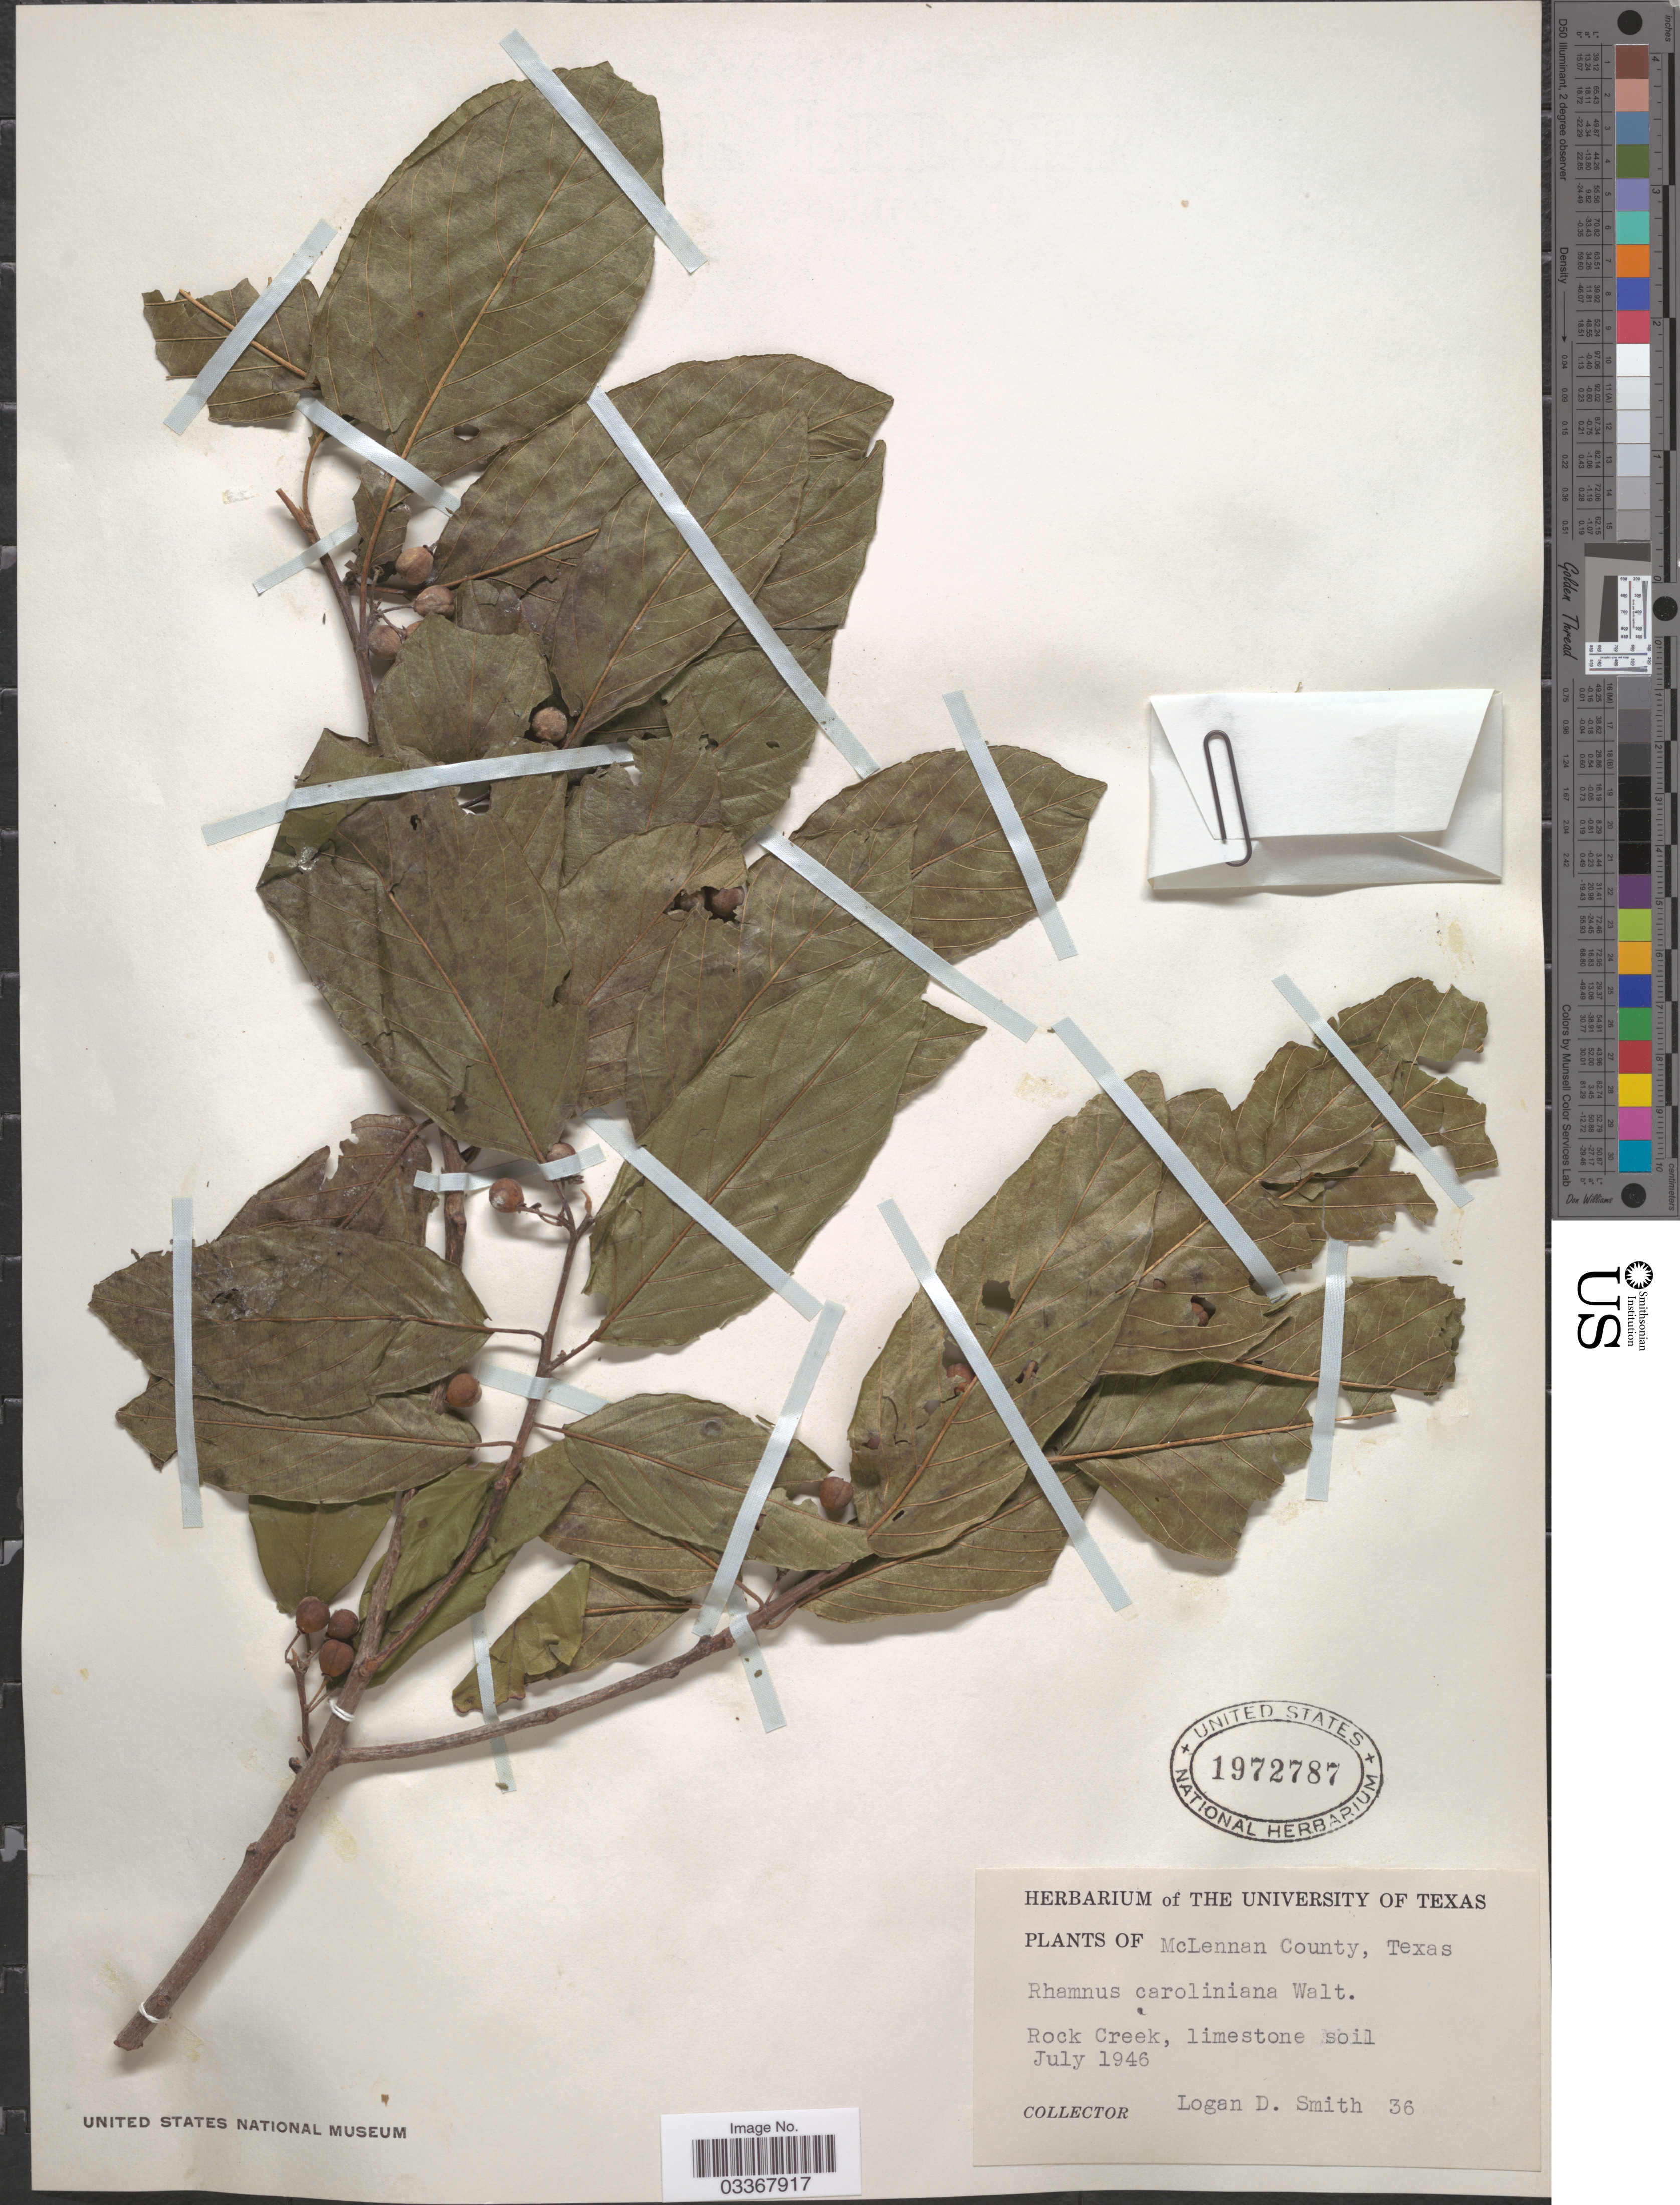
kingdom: Plantae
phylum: Tracheophyta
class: Magnoliopsida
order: Rosales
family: Rhamnaceae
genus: Frangula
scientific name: Frangula caroliniana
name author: (Walter) A. Gray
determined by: Strong, Mark T., (BOT), Smithsonian Institution - National Museum of Natural History (UNITED STATES)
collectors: L. Smith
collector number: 36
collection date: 1946-07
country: United States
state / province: Texas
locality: McLennan County, Rock Creek.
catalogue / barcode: US 1972787